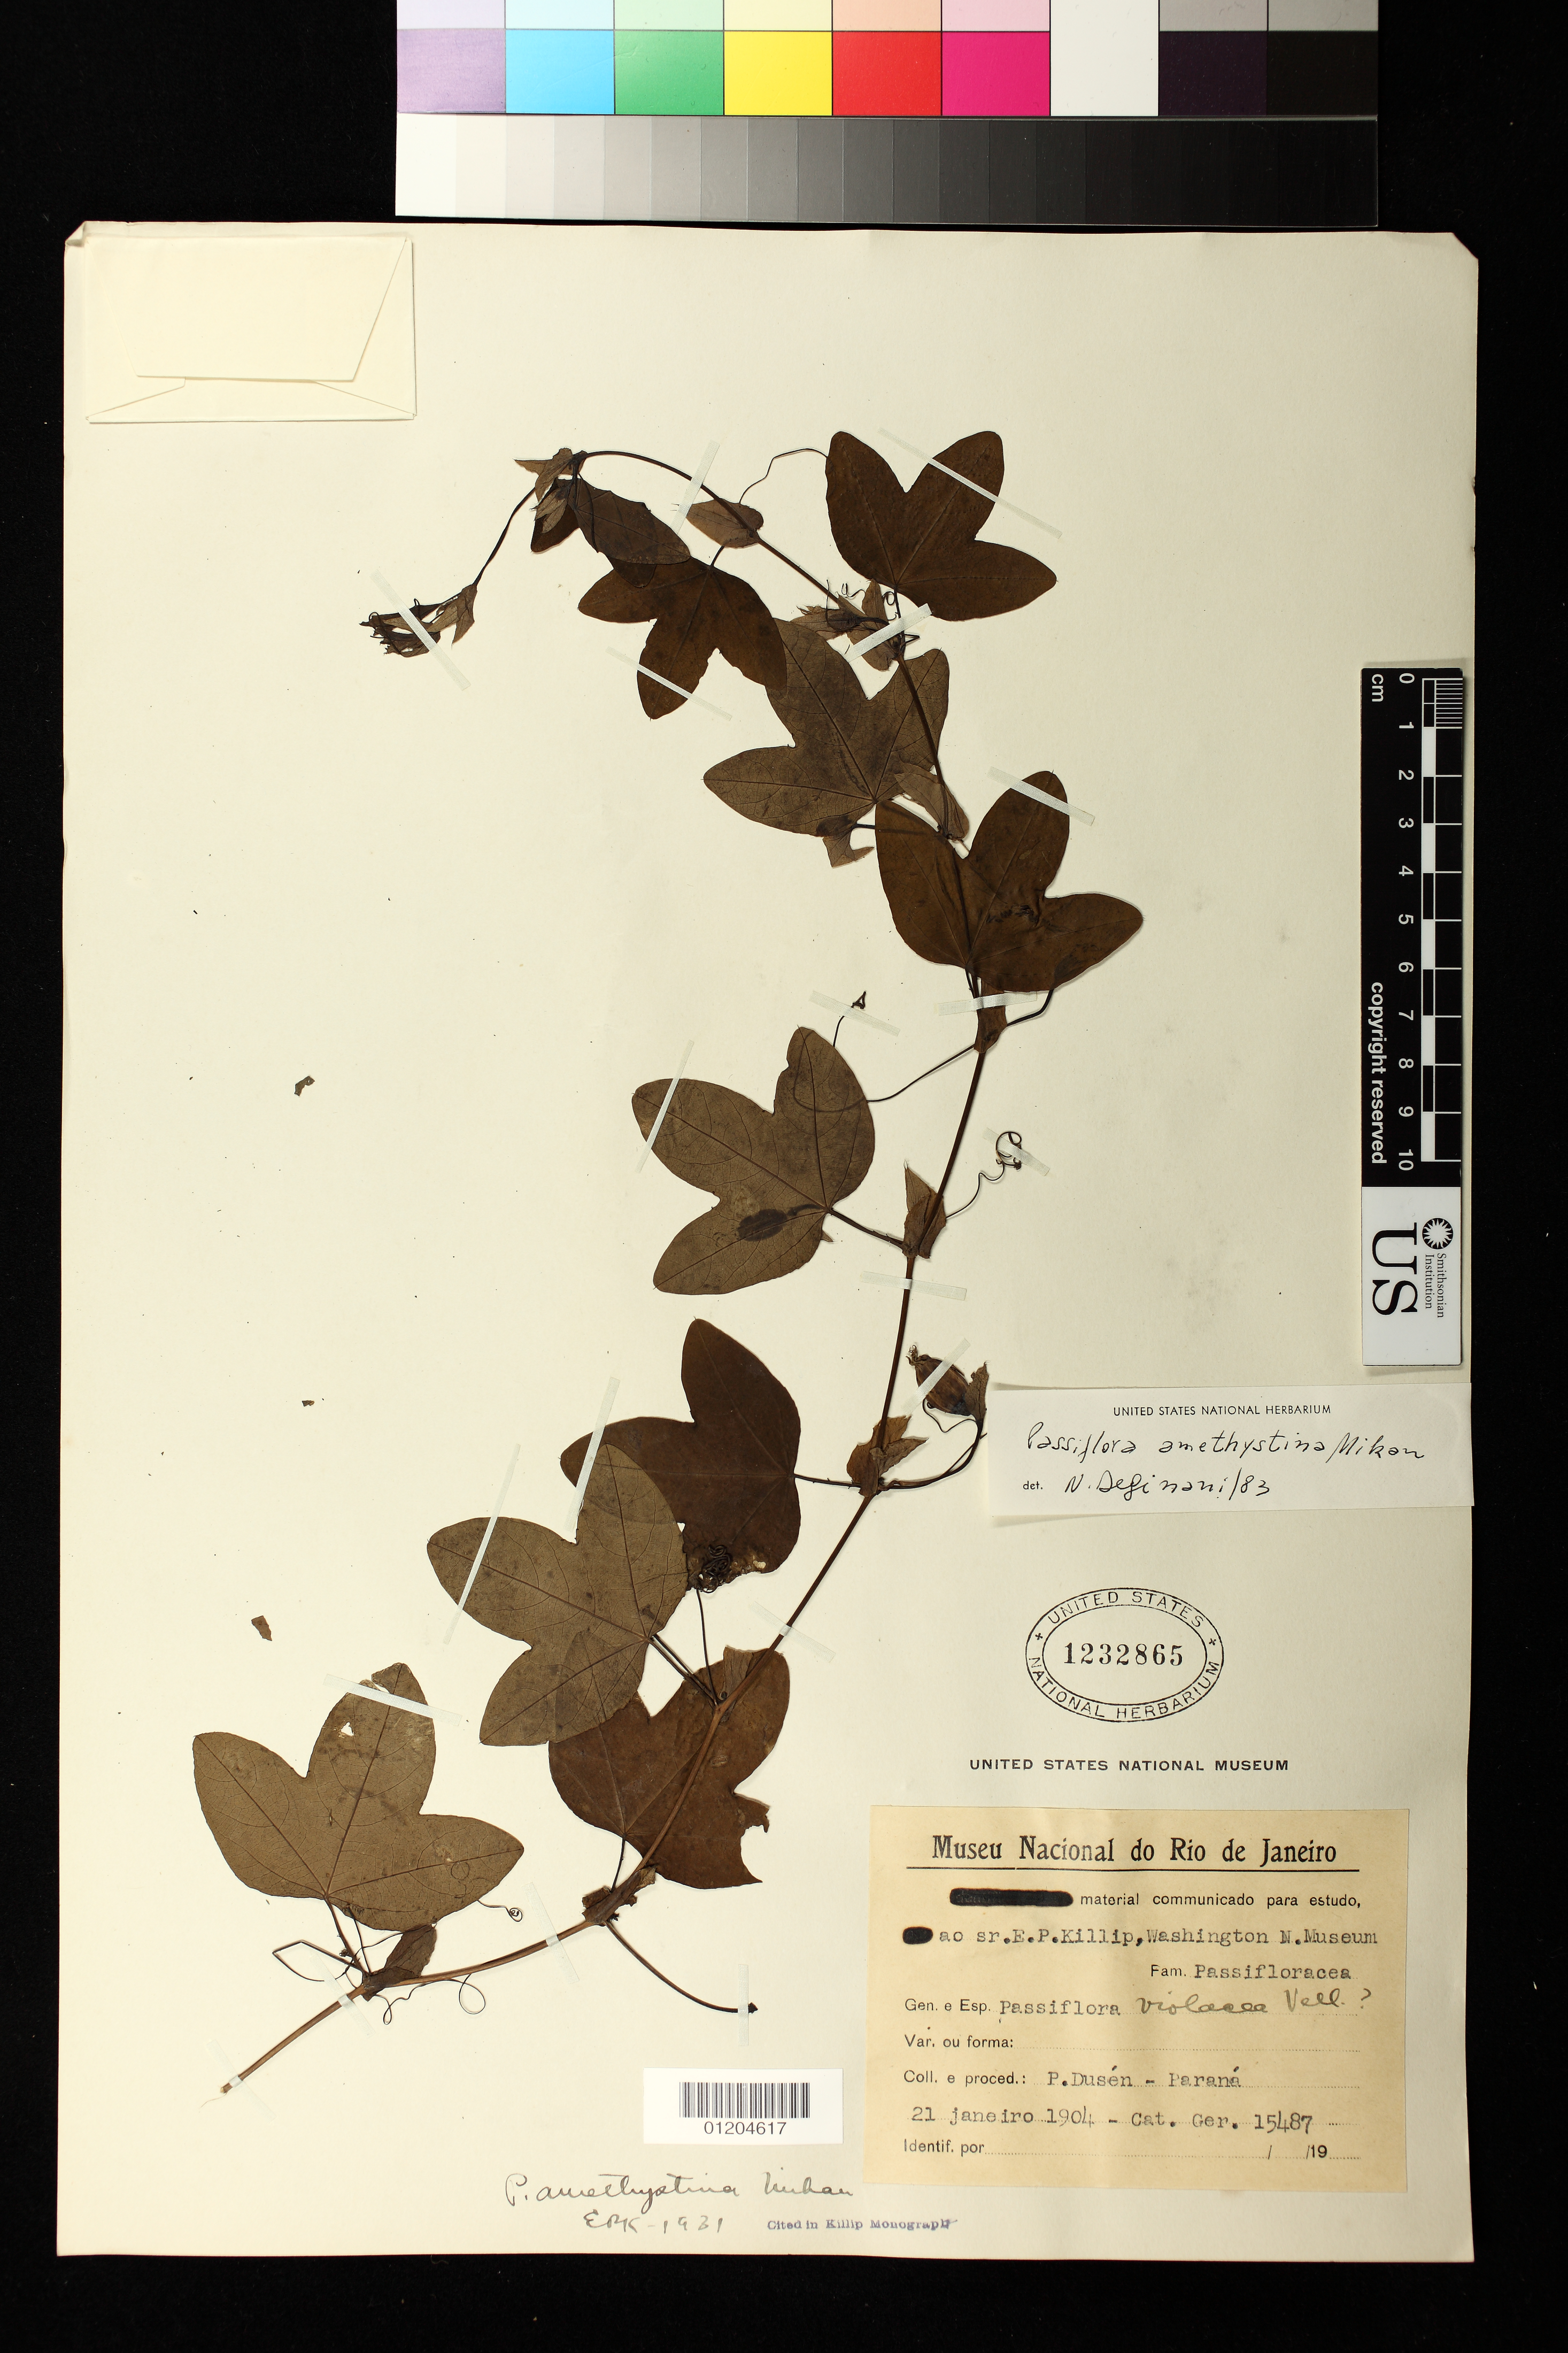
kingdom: Plantae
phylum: Tracheophyta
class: Magnoliopsida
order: Malpighiales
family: Passifloraceae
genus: Passiflora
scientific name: Passiflora amethystina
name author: J.C. Mikan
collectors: P. Dusén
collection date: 1904-01-21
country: Brazil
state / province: Parana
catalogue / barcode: US 1232865